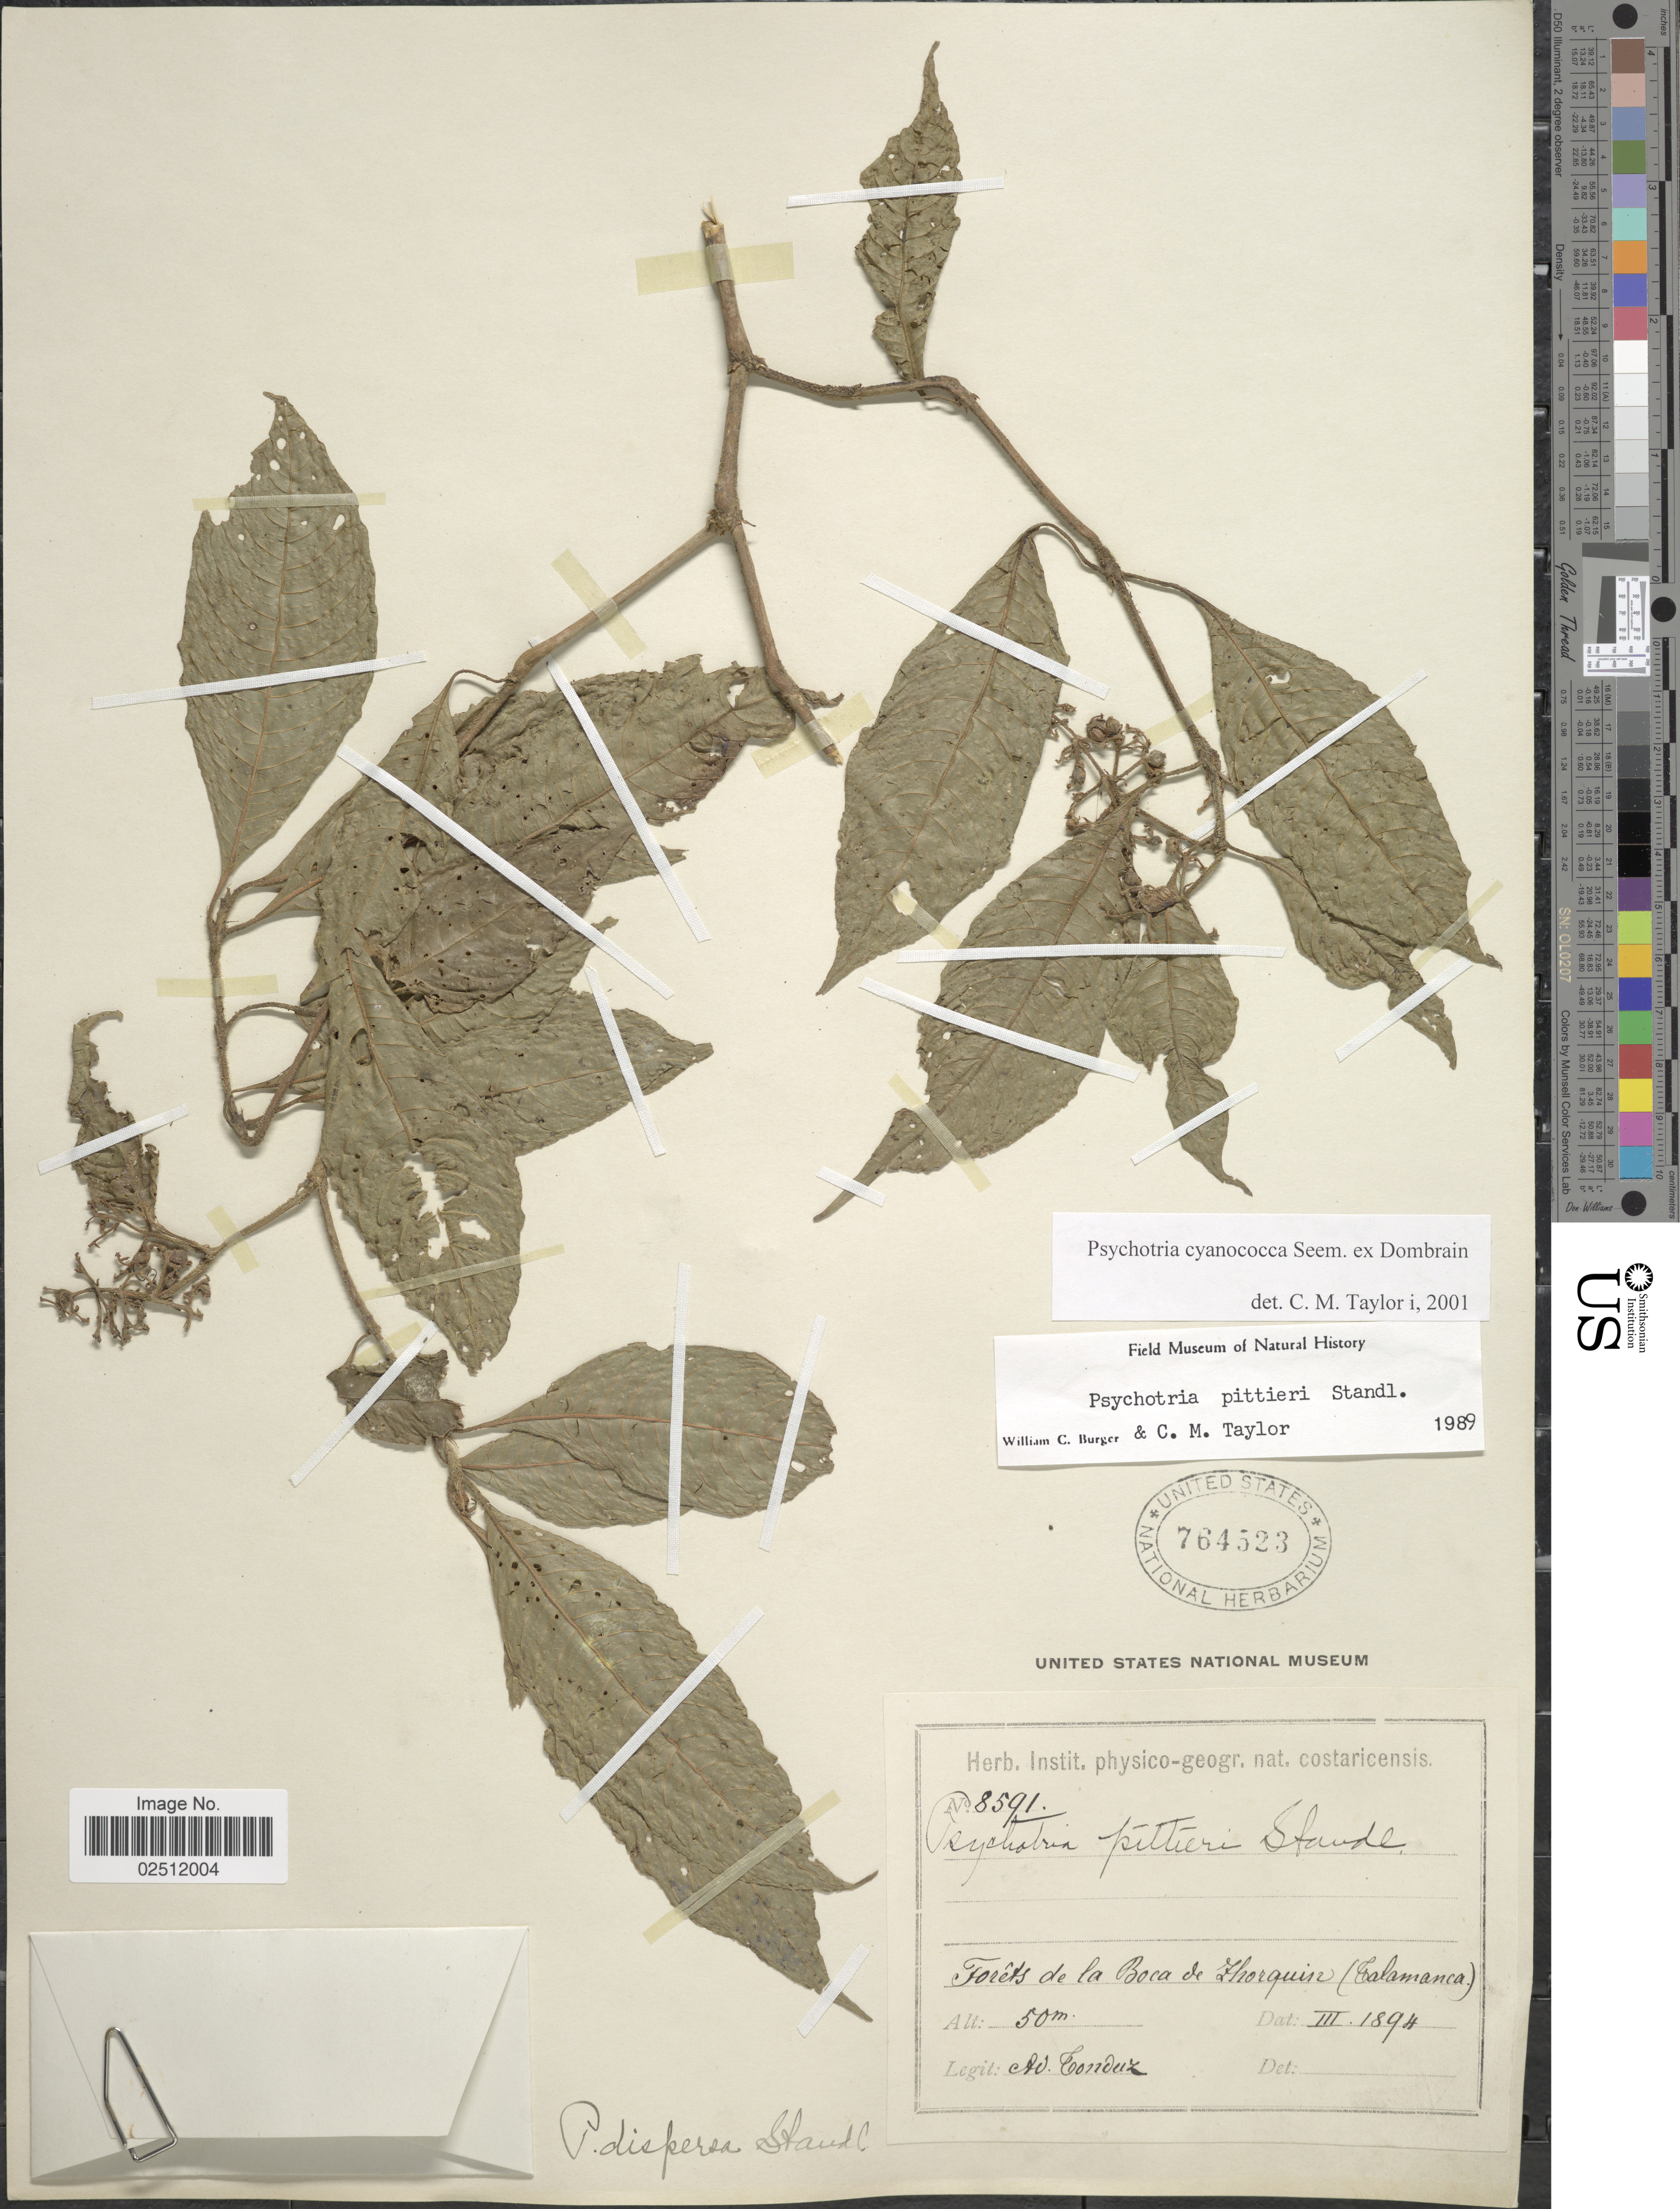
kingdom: Plantae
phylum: Tracheophyta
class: Magnoliopsida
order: Gentianales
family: Rubiaceae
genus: Psychotria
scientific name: Psychotria cyanococca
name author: Seem. ex Dombrain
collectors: A. Tonduz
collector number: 8591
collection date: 1894-03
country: Costa Rica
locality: Forêts de la Boca de Zhorquin (Talamanca)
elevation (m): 50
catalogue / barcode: US 764523